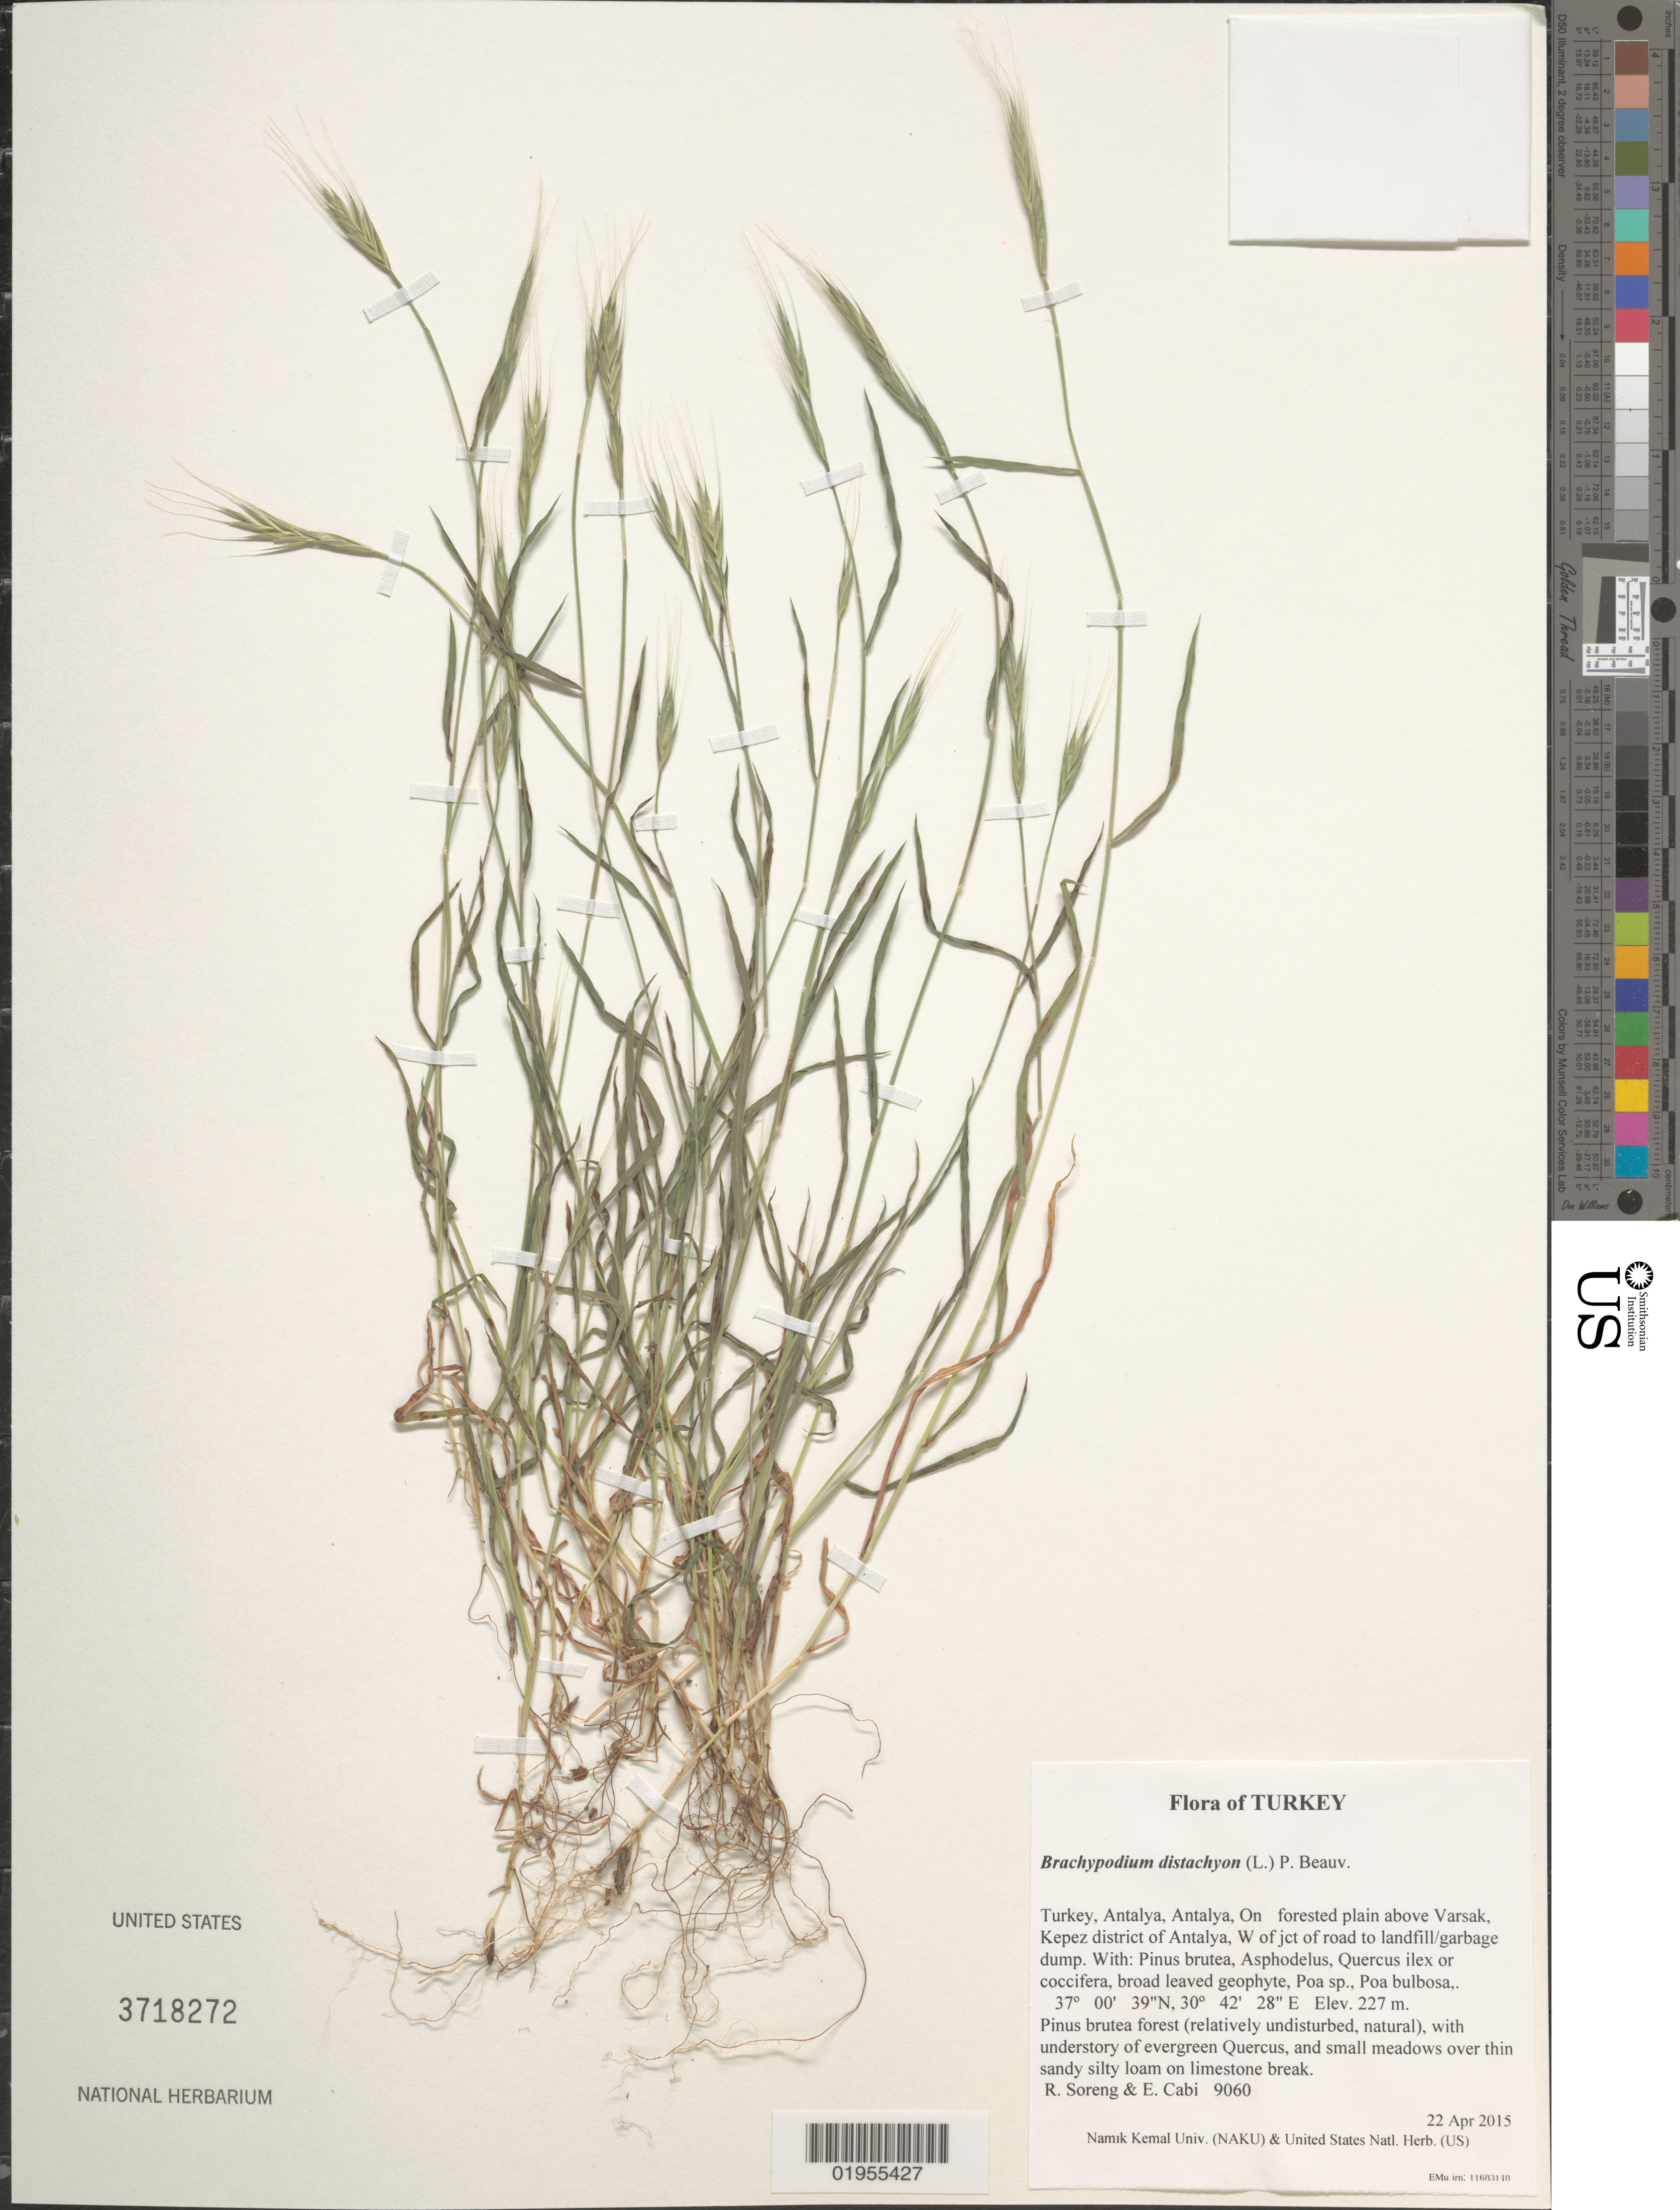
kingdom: Plantae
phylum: Tracheophyta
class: Liliopsida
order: Poales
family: Poaceae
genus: Brachypodium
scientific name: Brachypodium distachyon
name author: (L.) P. Beauv.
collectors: R. J. Soreng & E. Cabi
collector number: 9060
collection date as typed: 2015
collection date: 2015-04-22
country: Turkey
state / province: Antalya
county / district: Antalya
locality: On forested plain above Varsak, Kepez district of Antalya, W of jct of road to landfill/garbage dump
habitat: Pinus brutea forest (relatively undisturbed, natural), with understory of evergreen Quercus, and small meadows over thin sandy silty loam on limestone breaks.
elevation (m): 227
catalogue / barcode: US 3718272